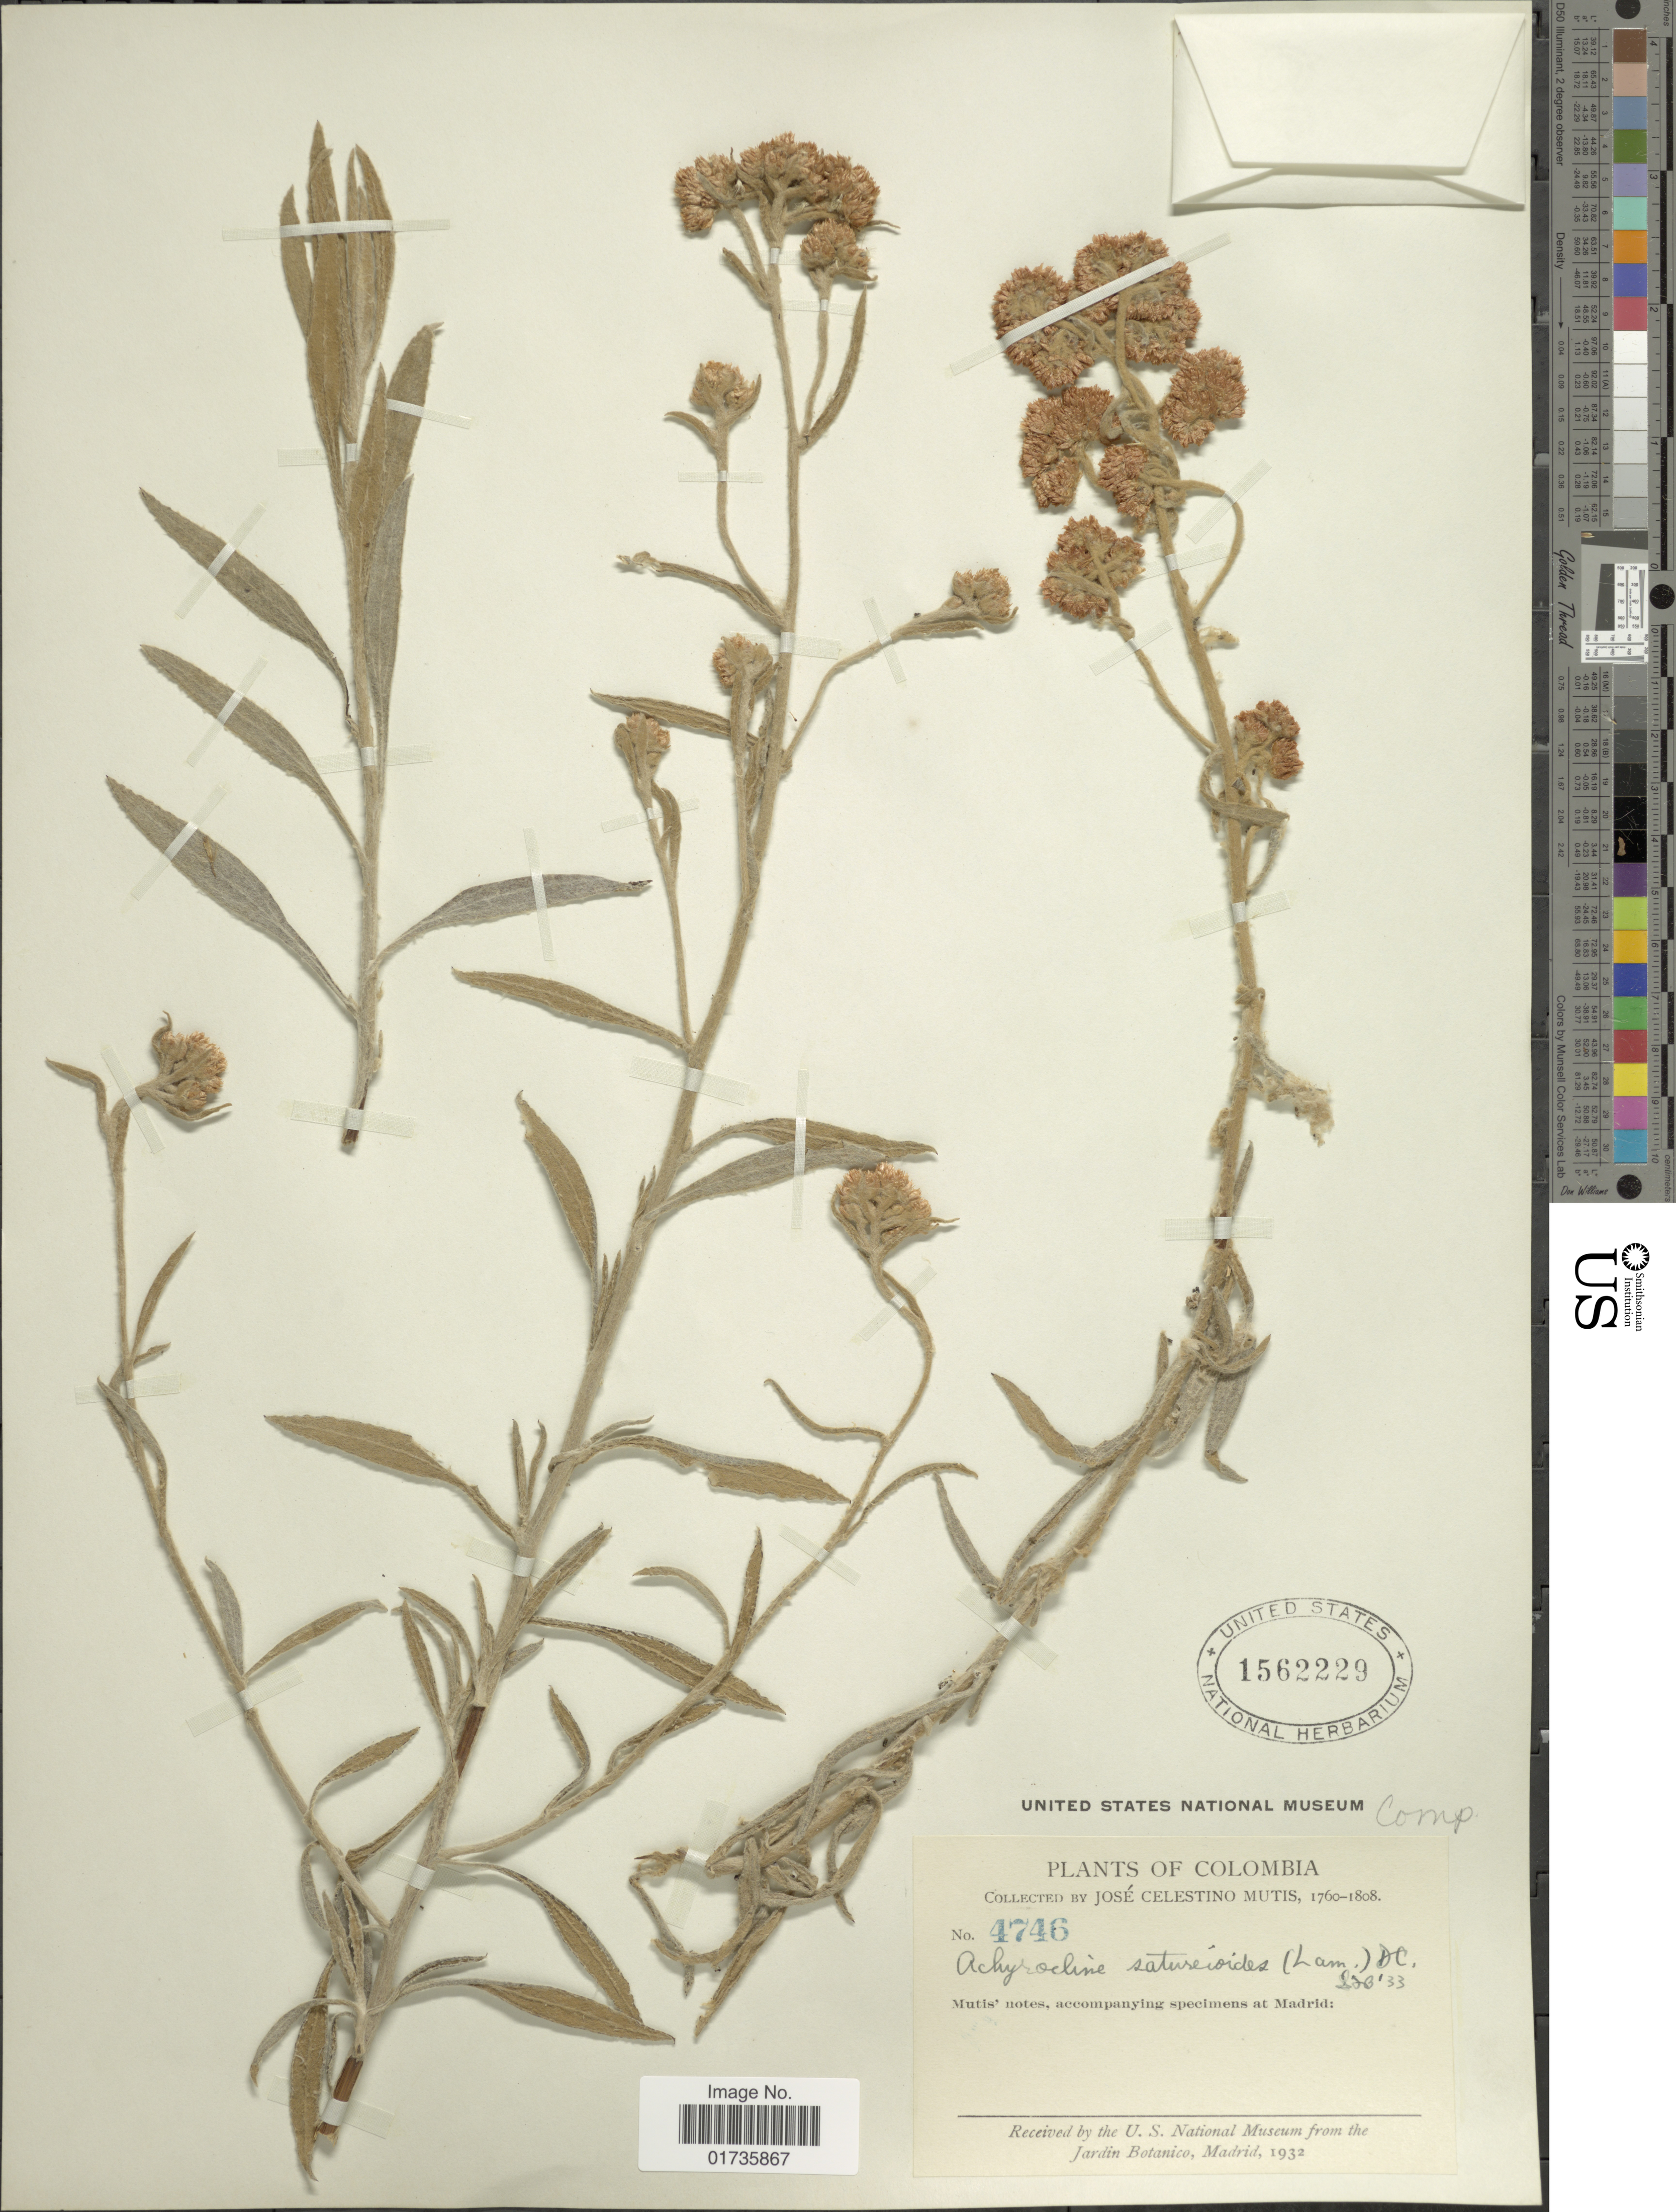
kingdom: Plantae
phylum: Tracheophyta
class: Magnoliopsida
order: Asterales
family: Asteraceae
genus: Achyrocline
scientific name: Achyrocline satureioides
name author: (Lam.) DC.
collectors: J. C. B. Mutis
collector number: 4746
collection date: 1760/1808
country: Colombia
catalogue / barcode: US 1562229